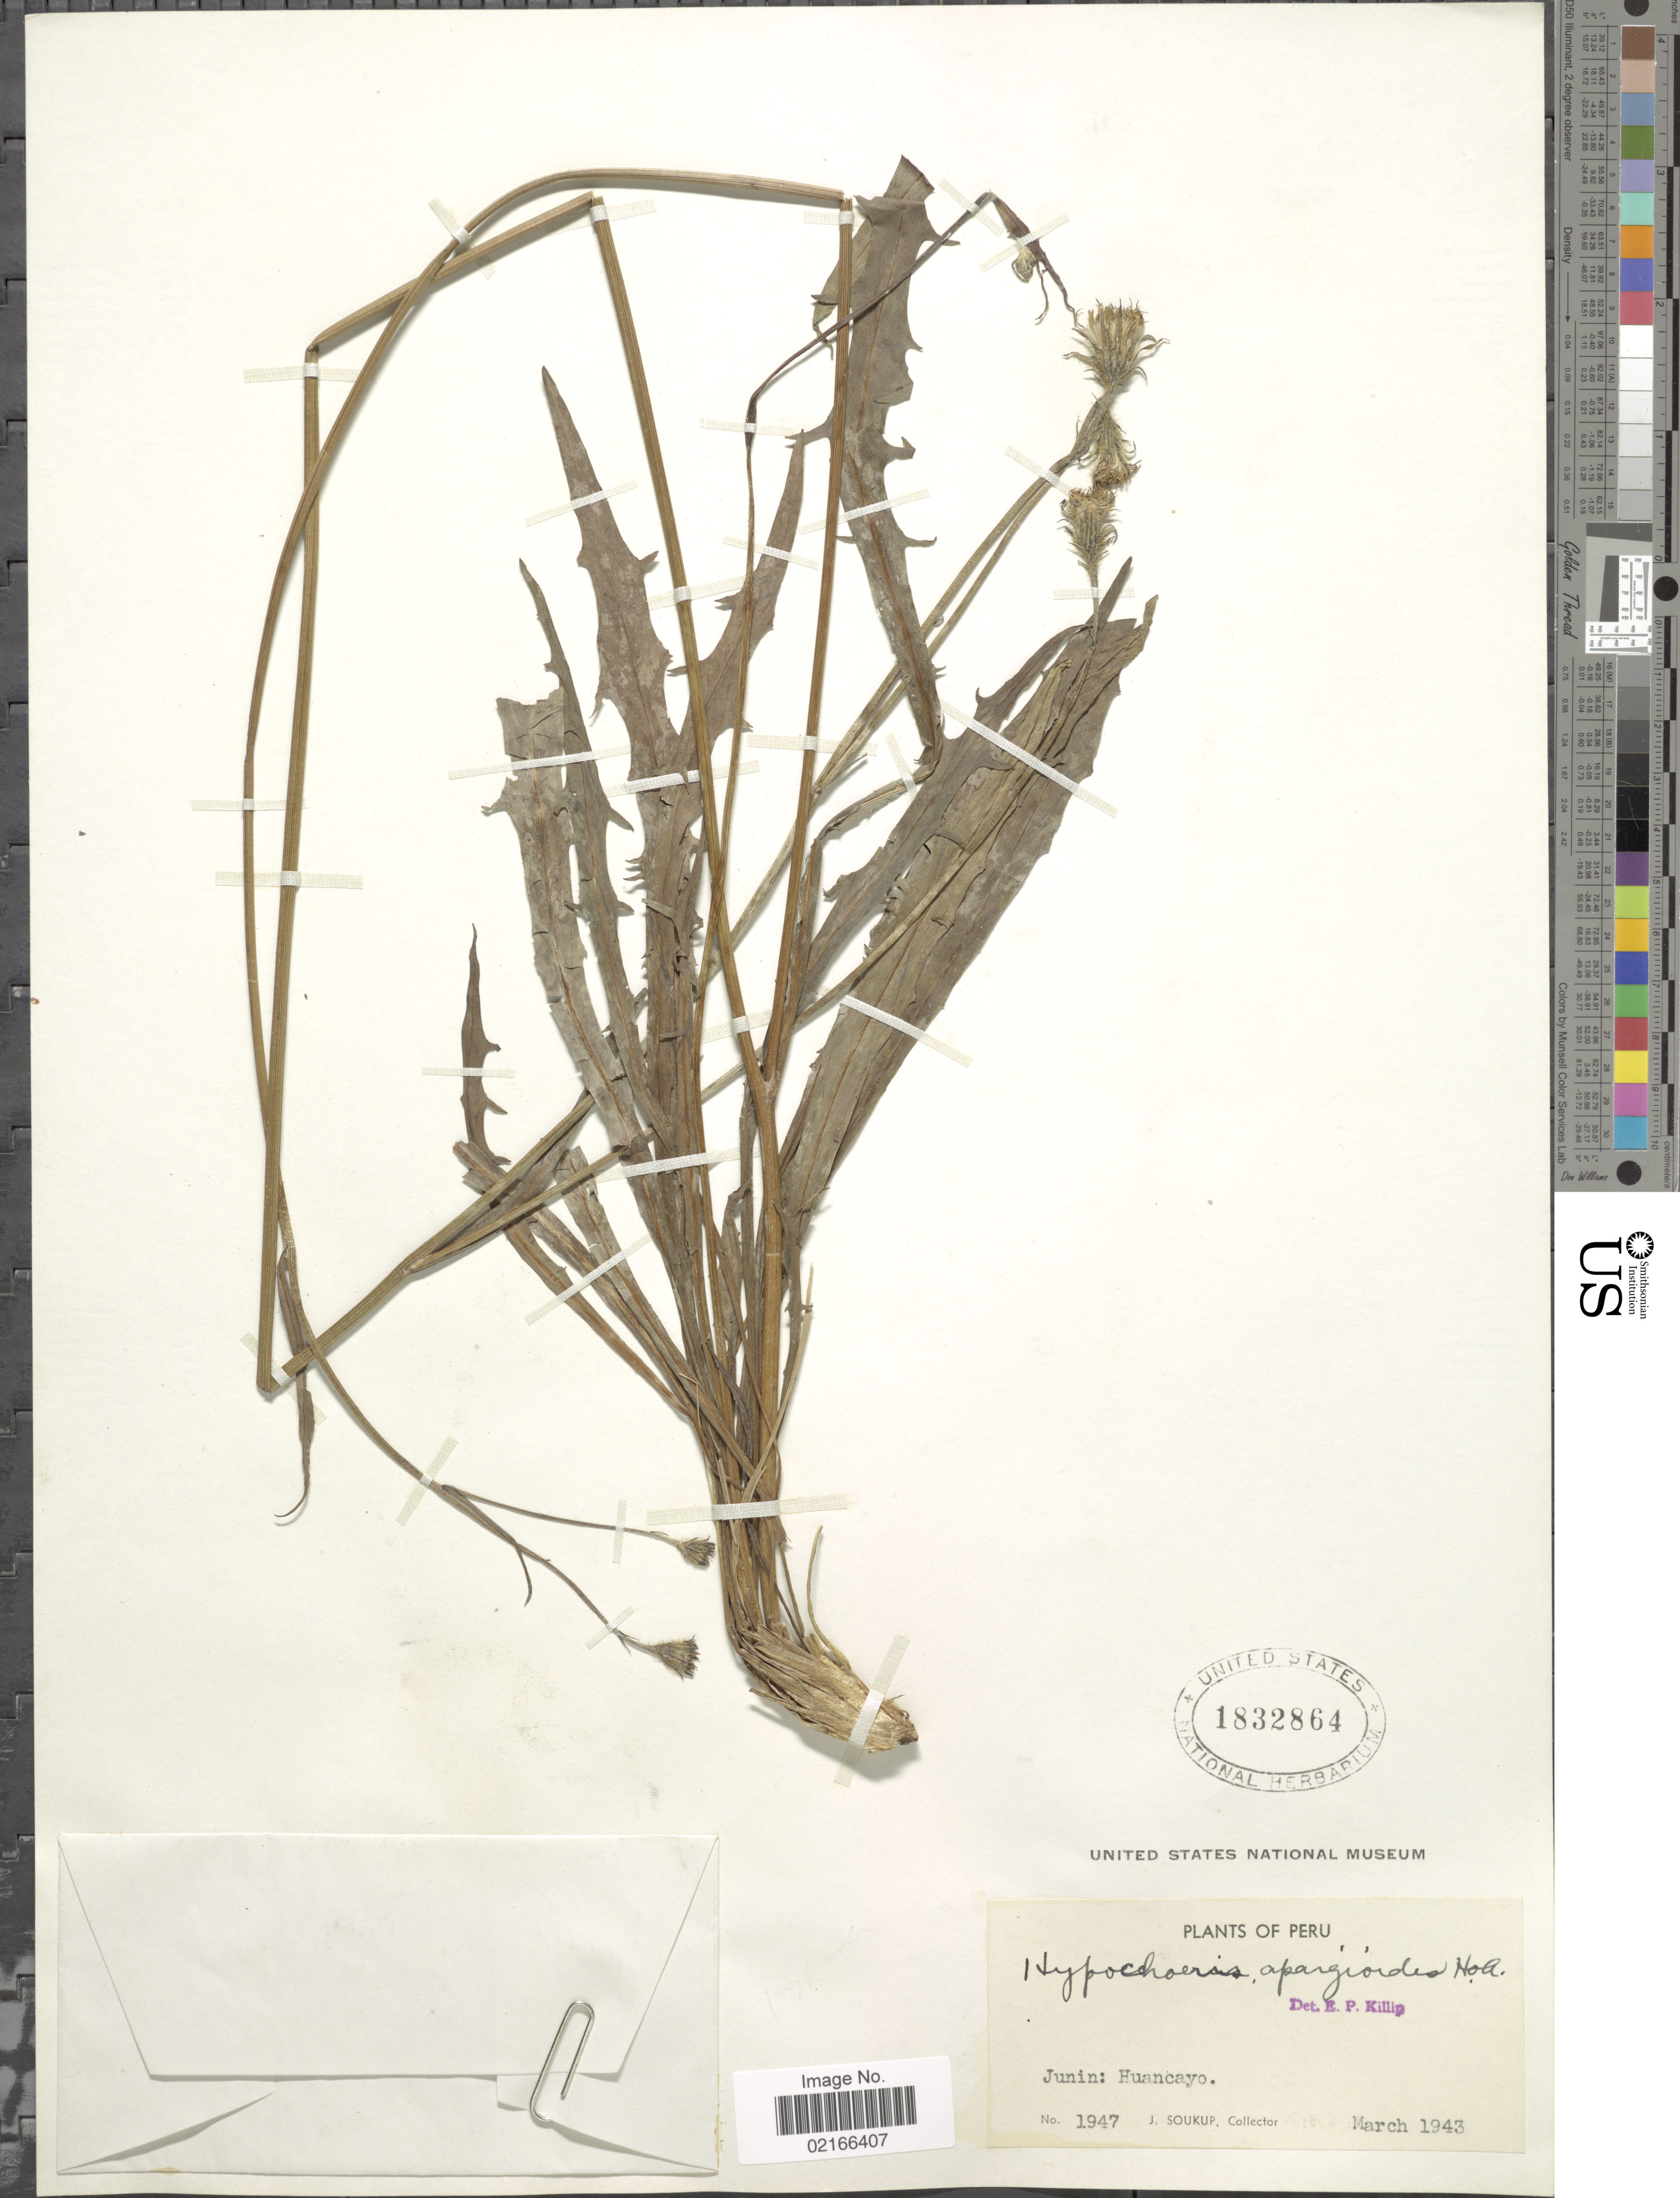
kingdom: Plantae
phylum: Tracheophyta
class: Magnoliopsida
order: Asterales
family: Asteraceae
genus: Hypochaeris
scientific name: Hypochaeris apargioides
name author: Hook. & Arn.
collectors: J. Soukup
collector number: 1947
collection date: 1943-03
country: Peru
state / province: Junín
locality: Huancayo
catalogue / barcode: US 1832864